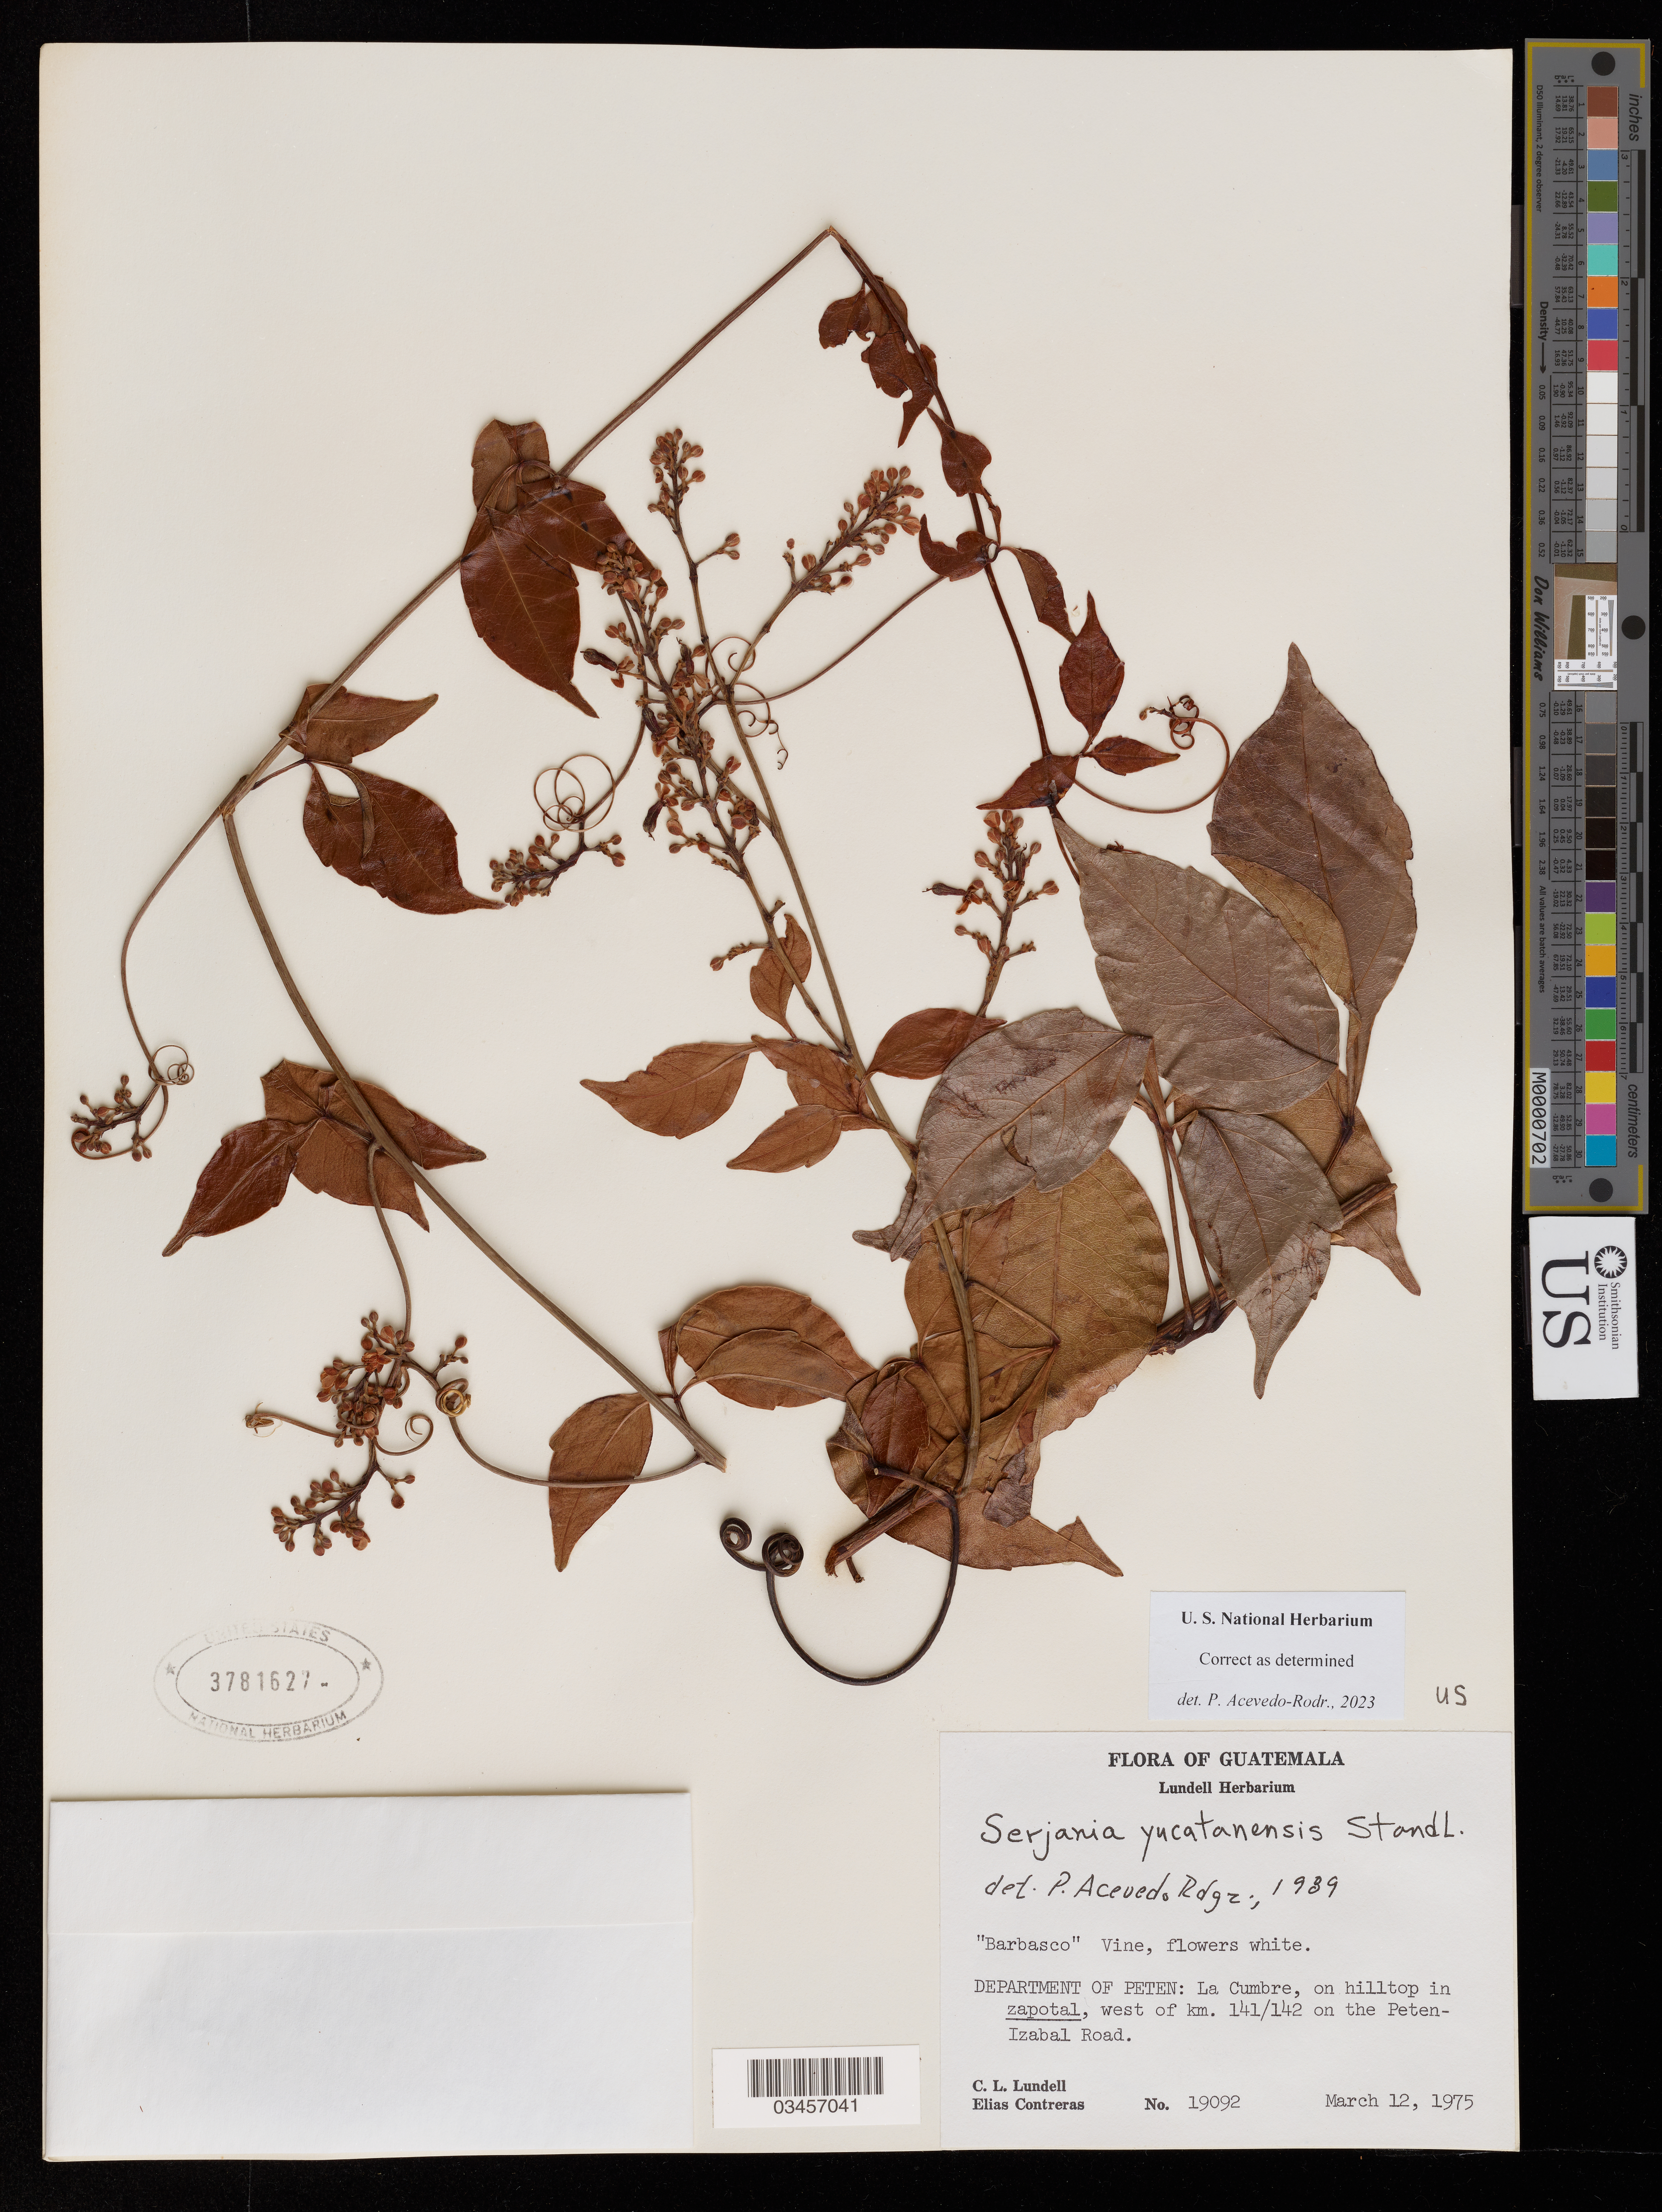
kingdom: Plantae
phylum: Tracheophyta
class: Magnoliopsida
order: Sapindales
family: Sapindaceae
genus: Serjania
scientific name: Serjania yucatanensis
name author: Standl.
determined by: Acevedo-Rodriguez, P., (US), Smithsonian Institution - National Museum of Natural History (UNITED STATES)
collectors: C. L. Lundell & E. Contreras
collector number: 19092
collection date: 1975-03-12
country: Guatemala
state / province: El Peten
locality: La Cumbre, west of km 141/142 on the Peten-Izabal Road.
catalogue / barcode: US 3781627